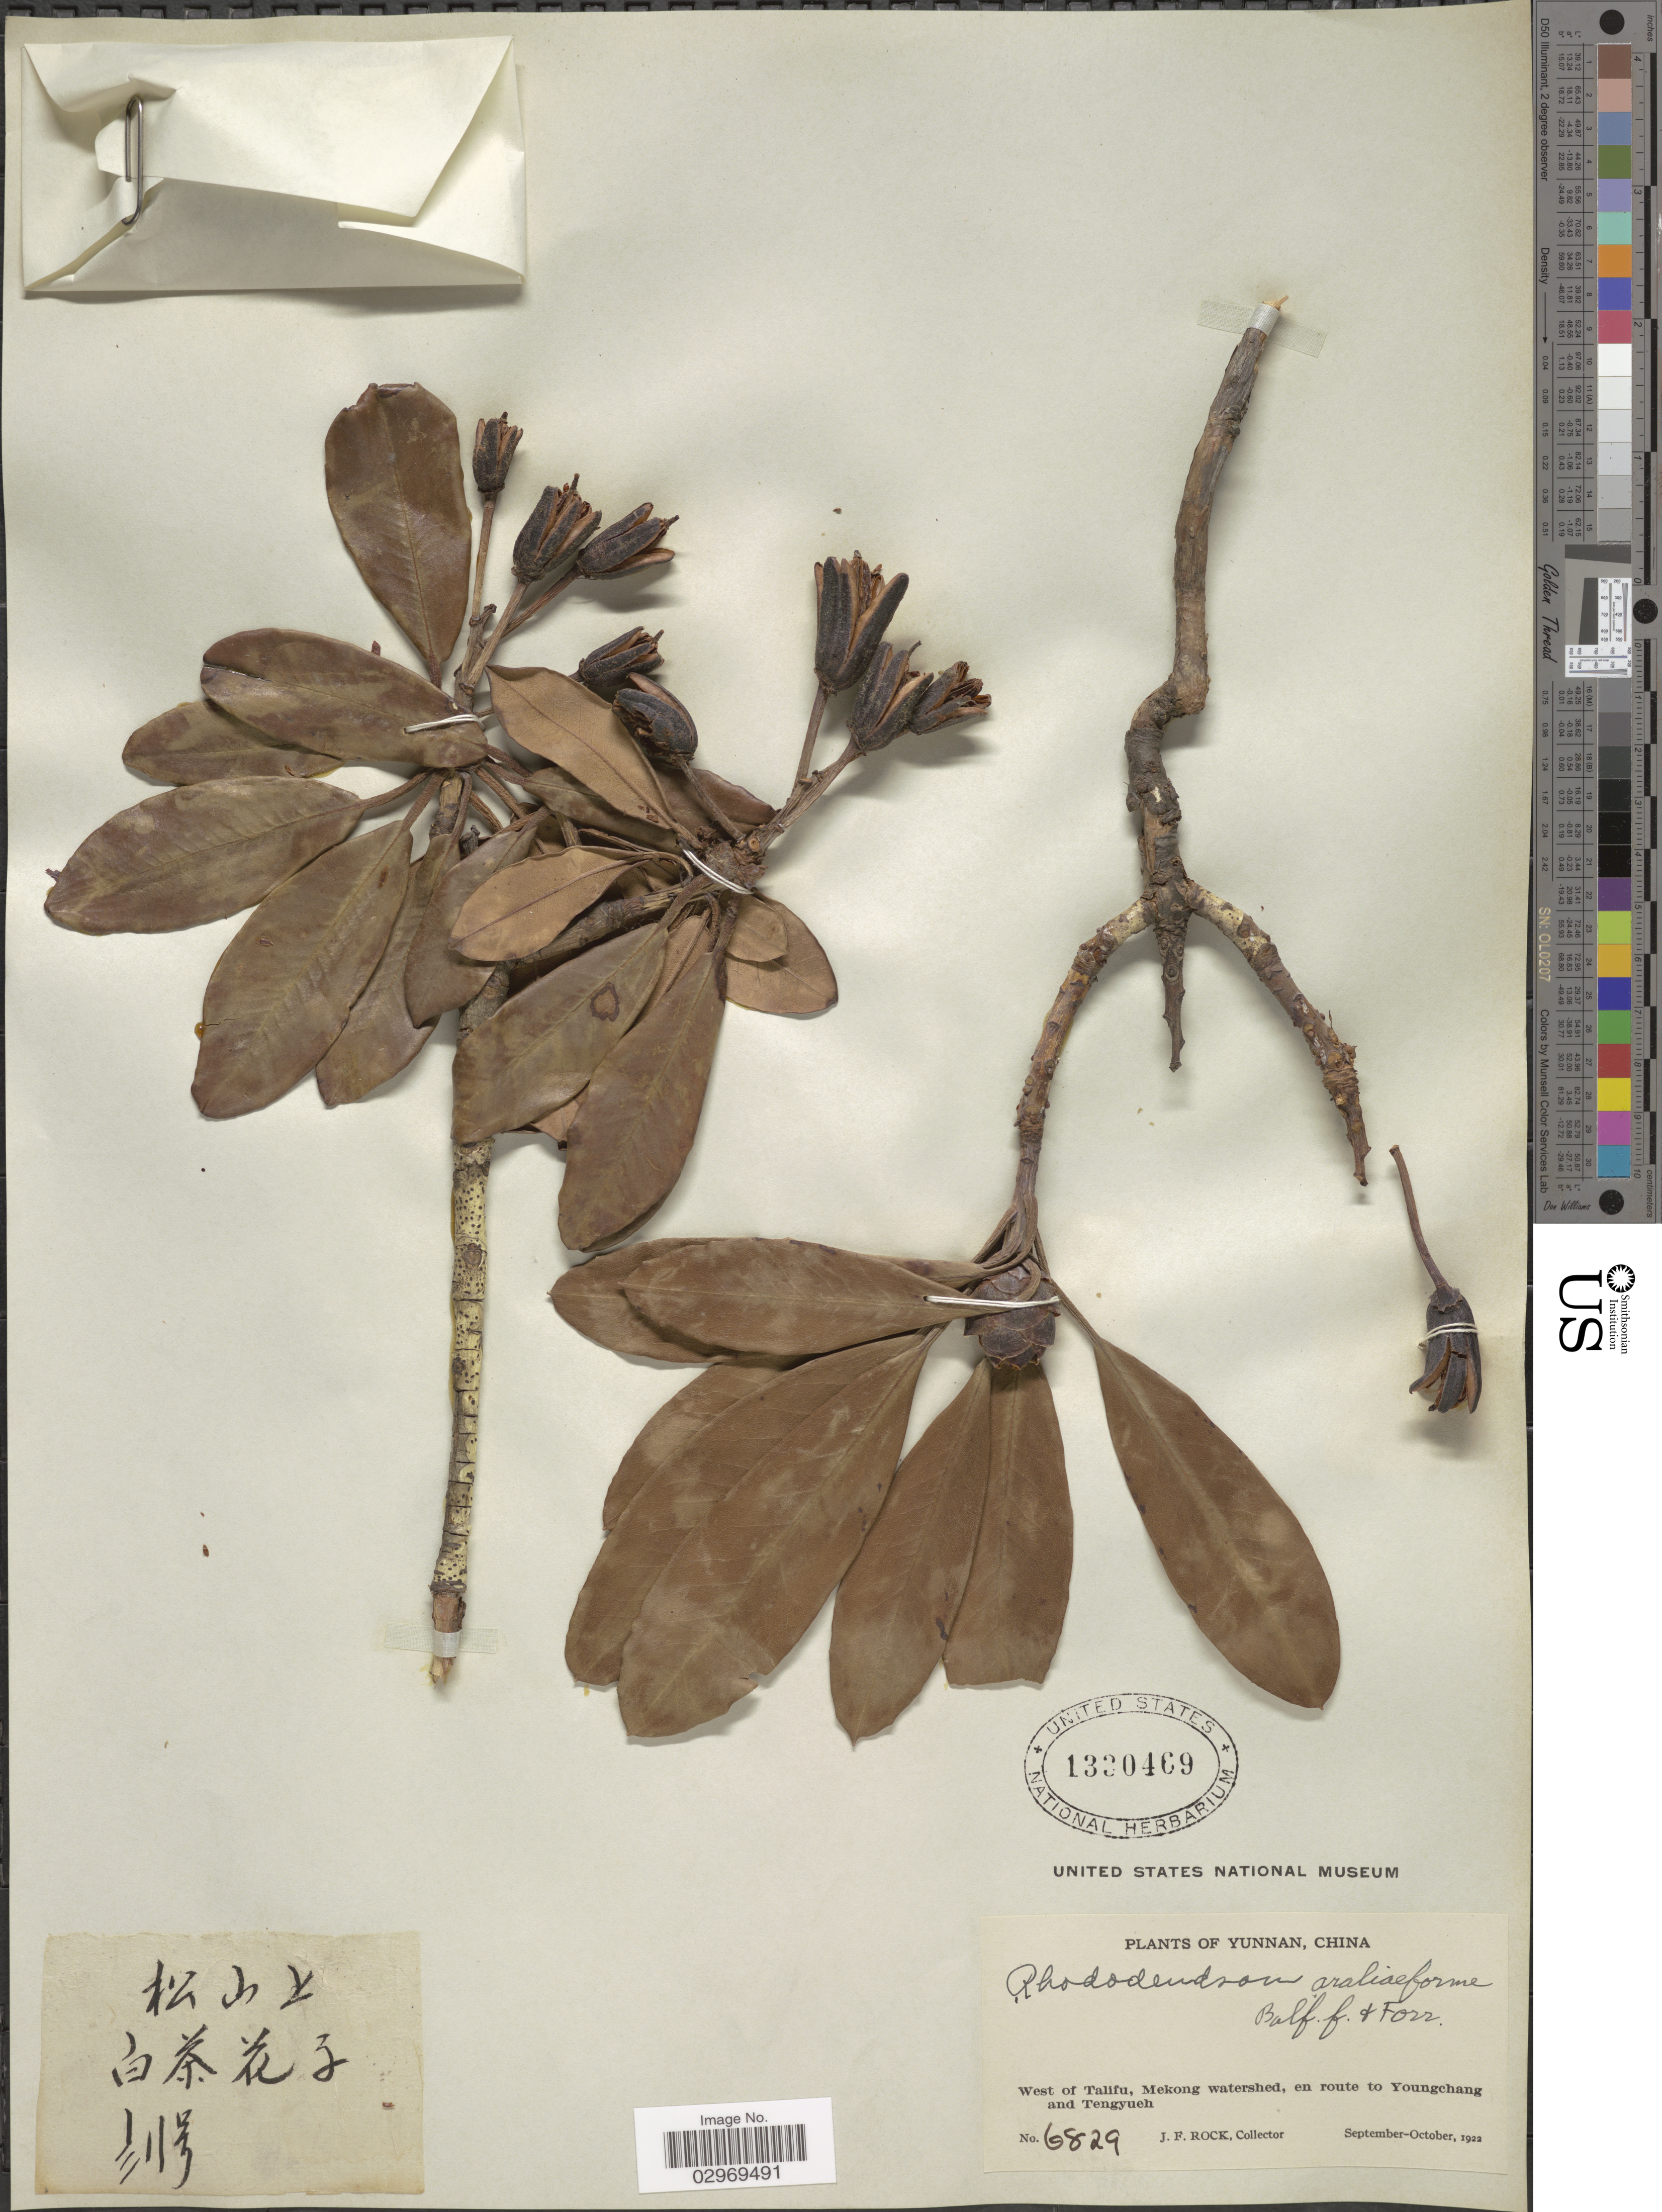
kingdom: Plantae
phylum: Tracheophyta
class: Magnoliopsida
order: Ericales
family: Ericaceae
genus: Rhododendron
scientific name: Rhododendron araliiforme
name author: Balf. f. & Forrest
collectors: J. Rock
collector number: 6829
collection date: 1922-09/1929-10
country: China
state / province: Yunnan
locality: West of Talifu, Mekong watershed, en route to Youngchang and Tengyueh.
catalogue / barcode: US 1330469